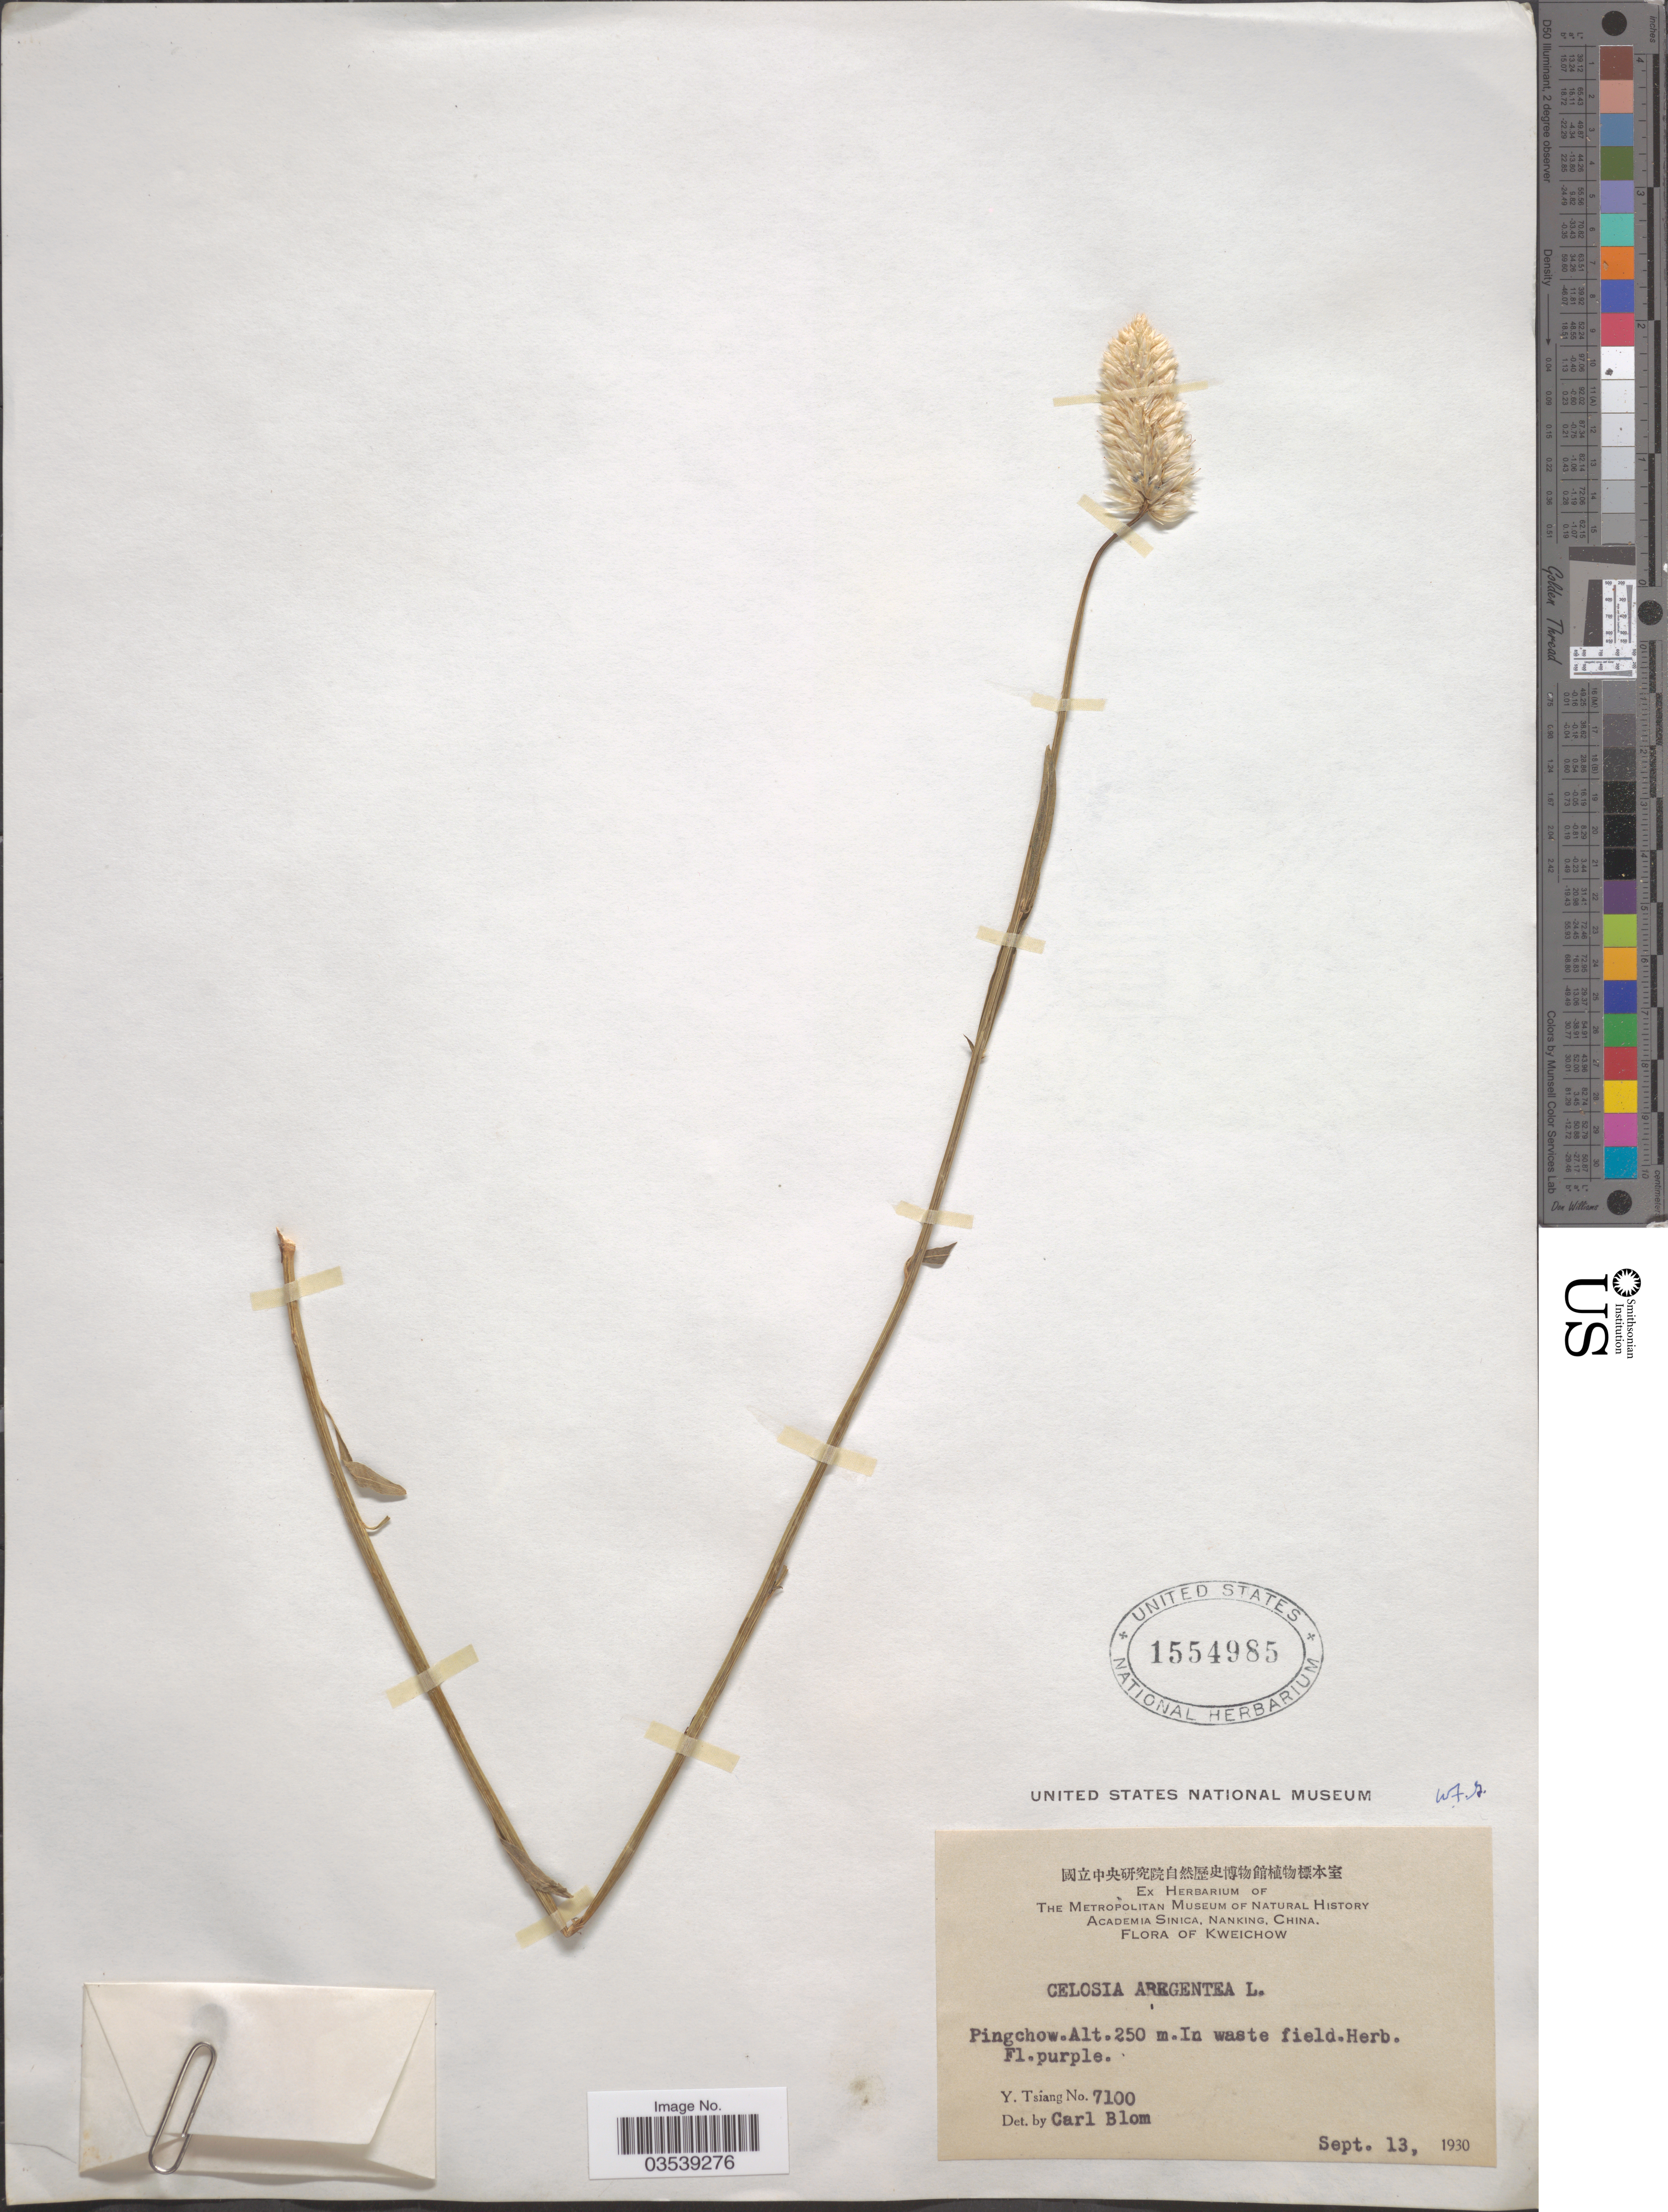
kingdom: Plantae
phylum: Tracheophyta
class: Magnoliopsida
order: Caryophyllales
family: Amaranthaceae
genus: Celosia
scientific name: Celosia argentea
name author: L.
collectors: Y. Tsiang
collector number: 7100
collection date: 1930-09-13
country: China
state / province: Guizhou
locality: Kweichow. Pingchow.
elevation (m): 250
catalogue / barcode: US 1554985